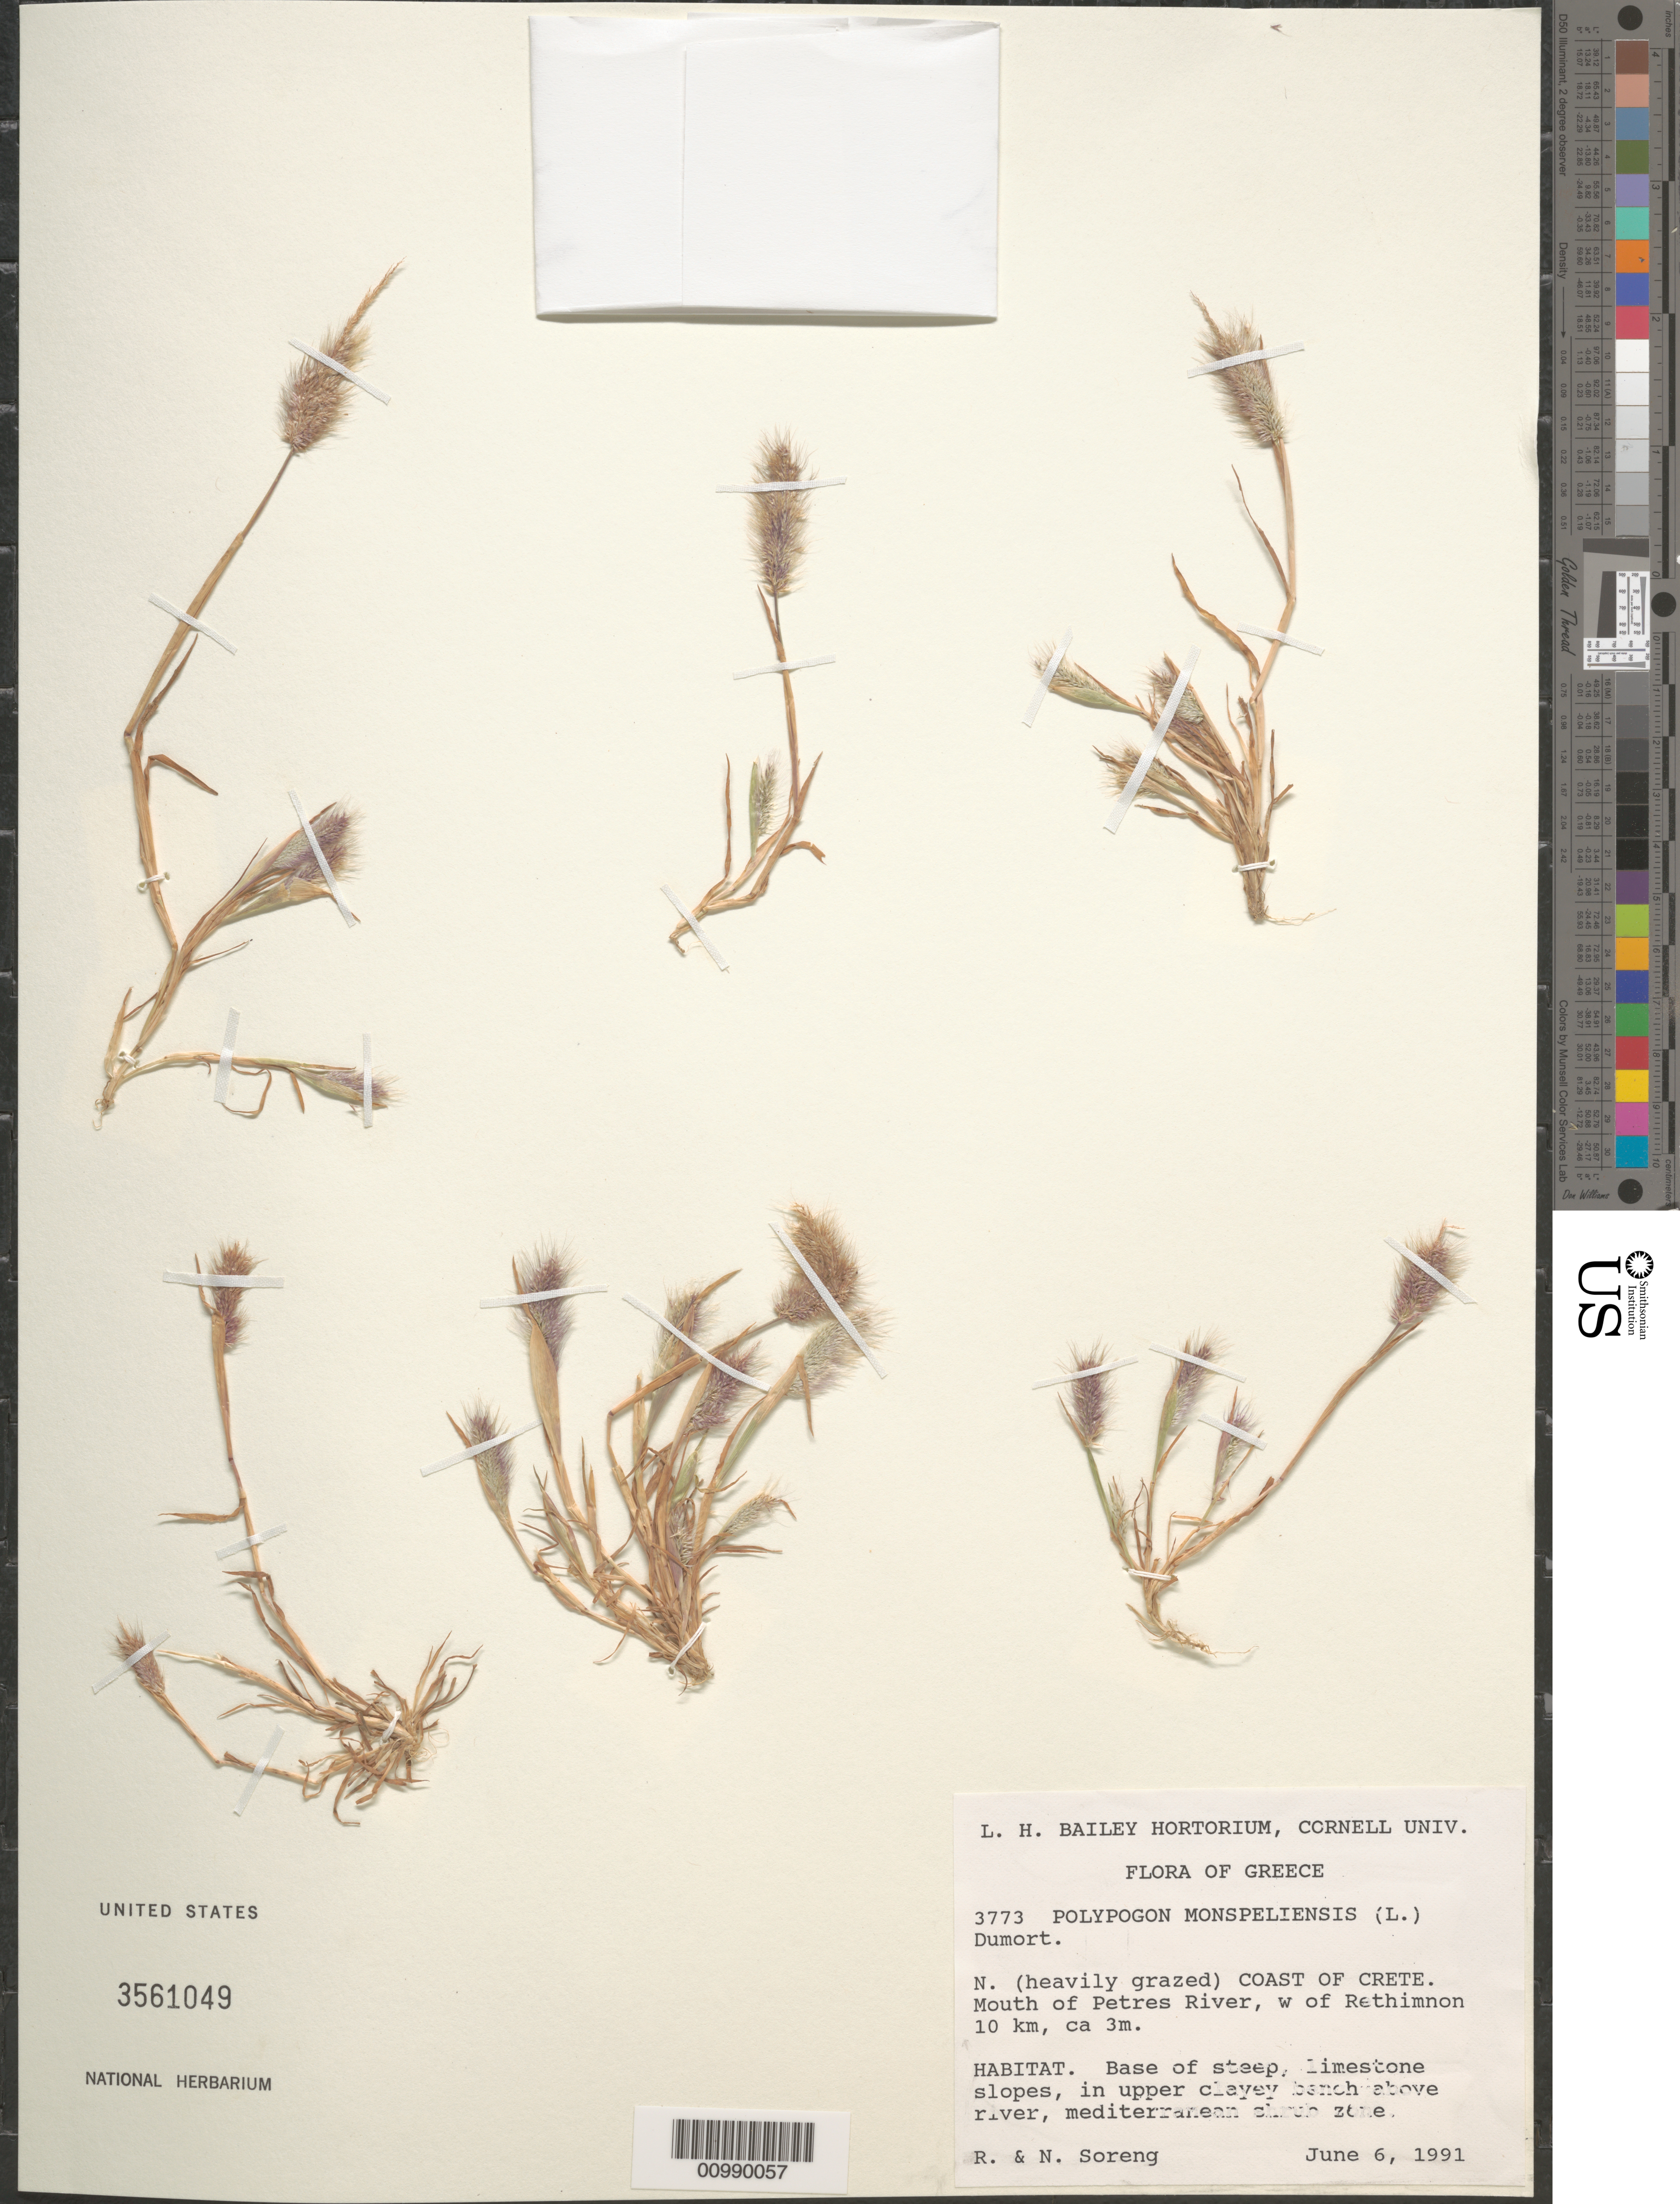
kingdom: Plantae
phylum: Tracheophyta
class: Liliopsida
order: Poales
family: Poaceae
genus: Polypogon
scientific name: Polypogon maritimus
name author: Willd.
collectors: R. J. Soreng & N. L. Soreng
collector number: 3773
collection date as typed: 06 Jun 1991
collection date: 1991-06-06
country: Greece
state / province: Crete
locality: N coast. Mouth of Petres River, W of Rethimnon 10 km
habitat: Base of steep, limestone slopes, in upper clayey bench above river, mediterranean shrub zone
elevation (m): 3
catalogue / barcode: US 3561049